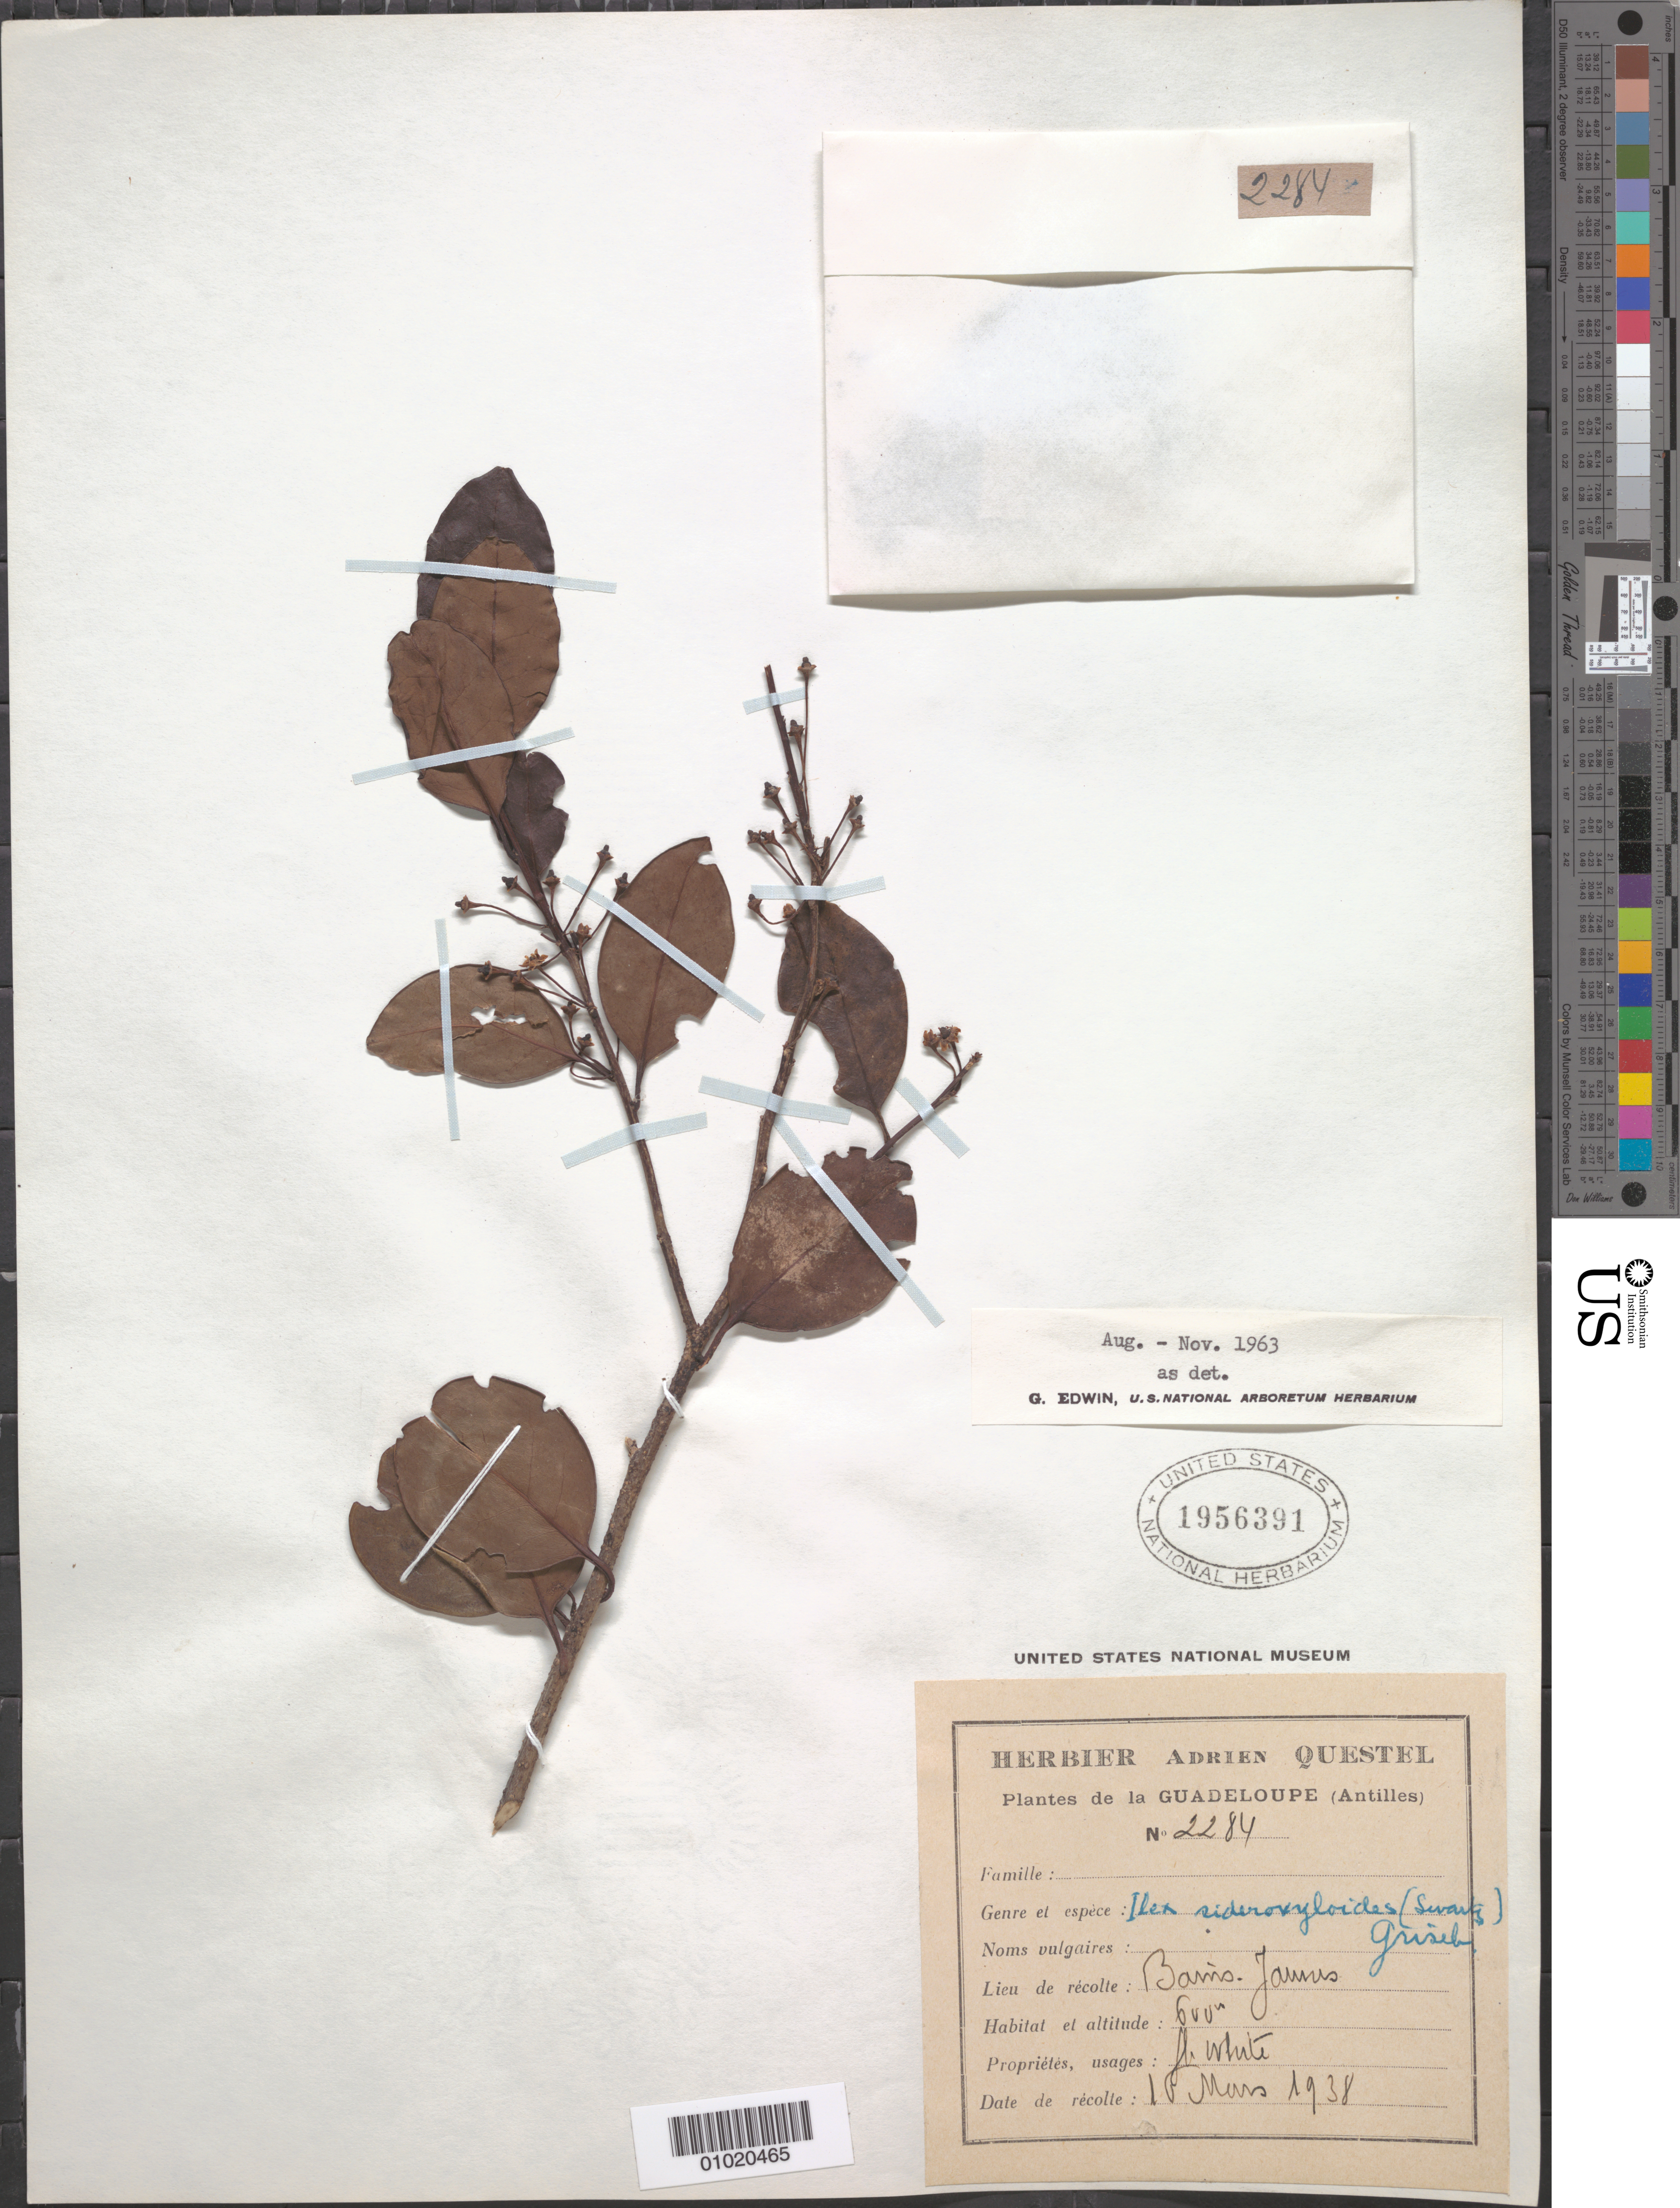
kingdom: Plantae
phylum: Tracheophyta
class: Magnoliopsida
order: Aquifoliales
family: Aquifoliaceae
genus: Ilex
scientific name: Ilex sideroxyloides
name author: (Sw.) Griseb.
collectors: A. Questel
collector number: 2284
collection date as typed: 10 Mar 1938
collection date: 1938-03-10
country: Guadeloupe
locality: Bains-Jamas?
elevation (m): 183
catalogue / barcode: US 1956391